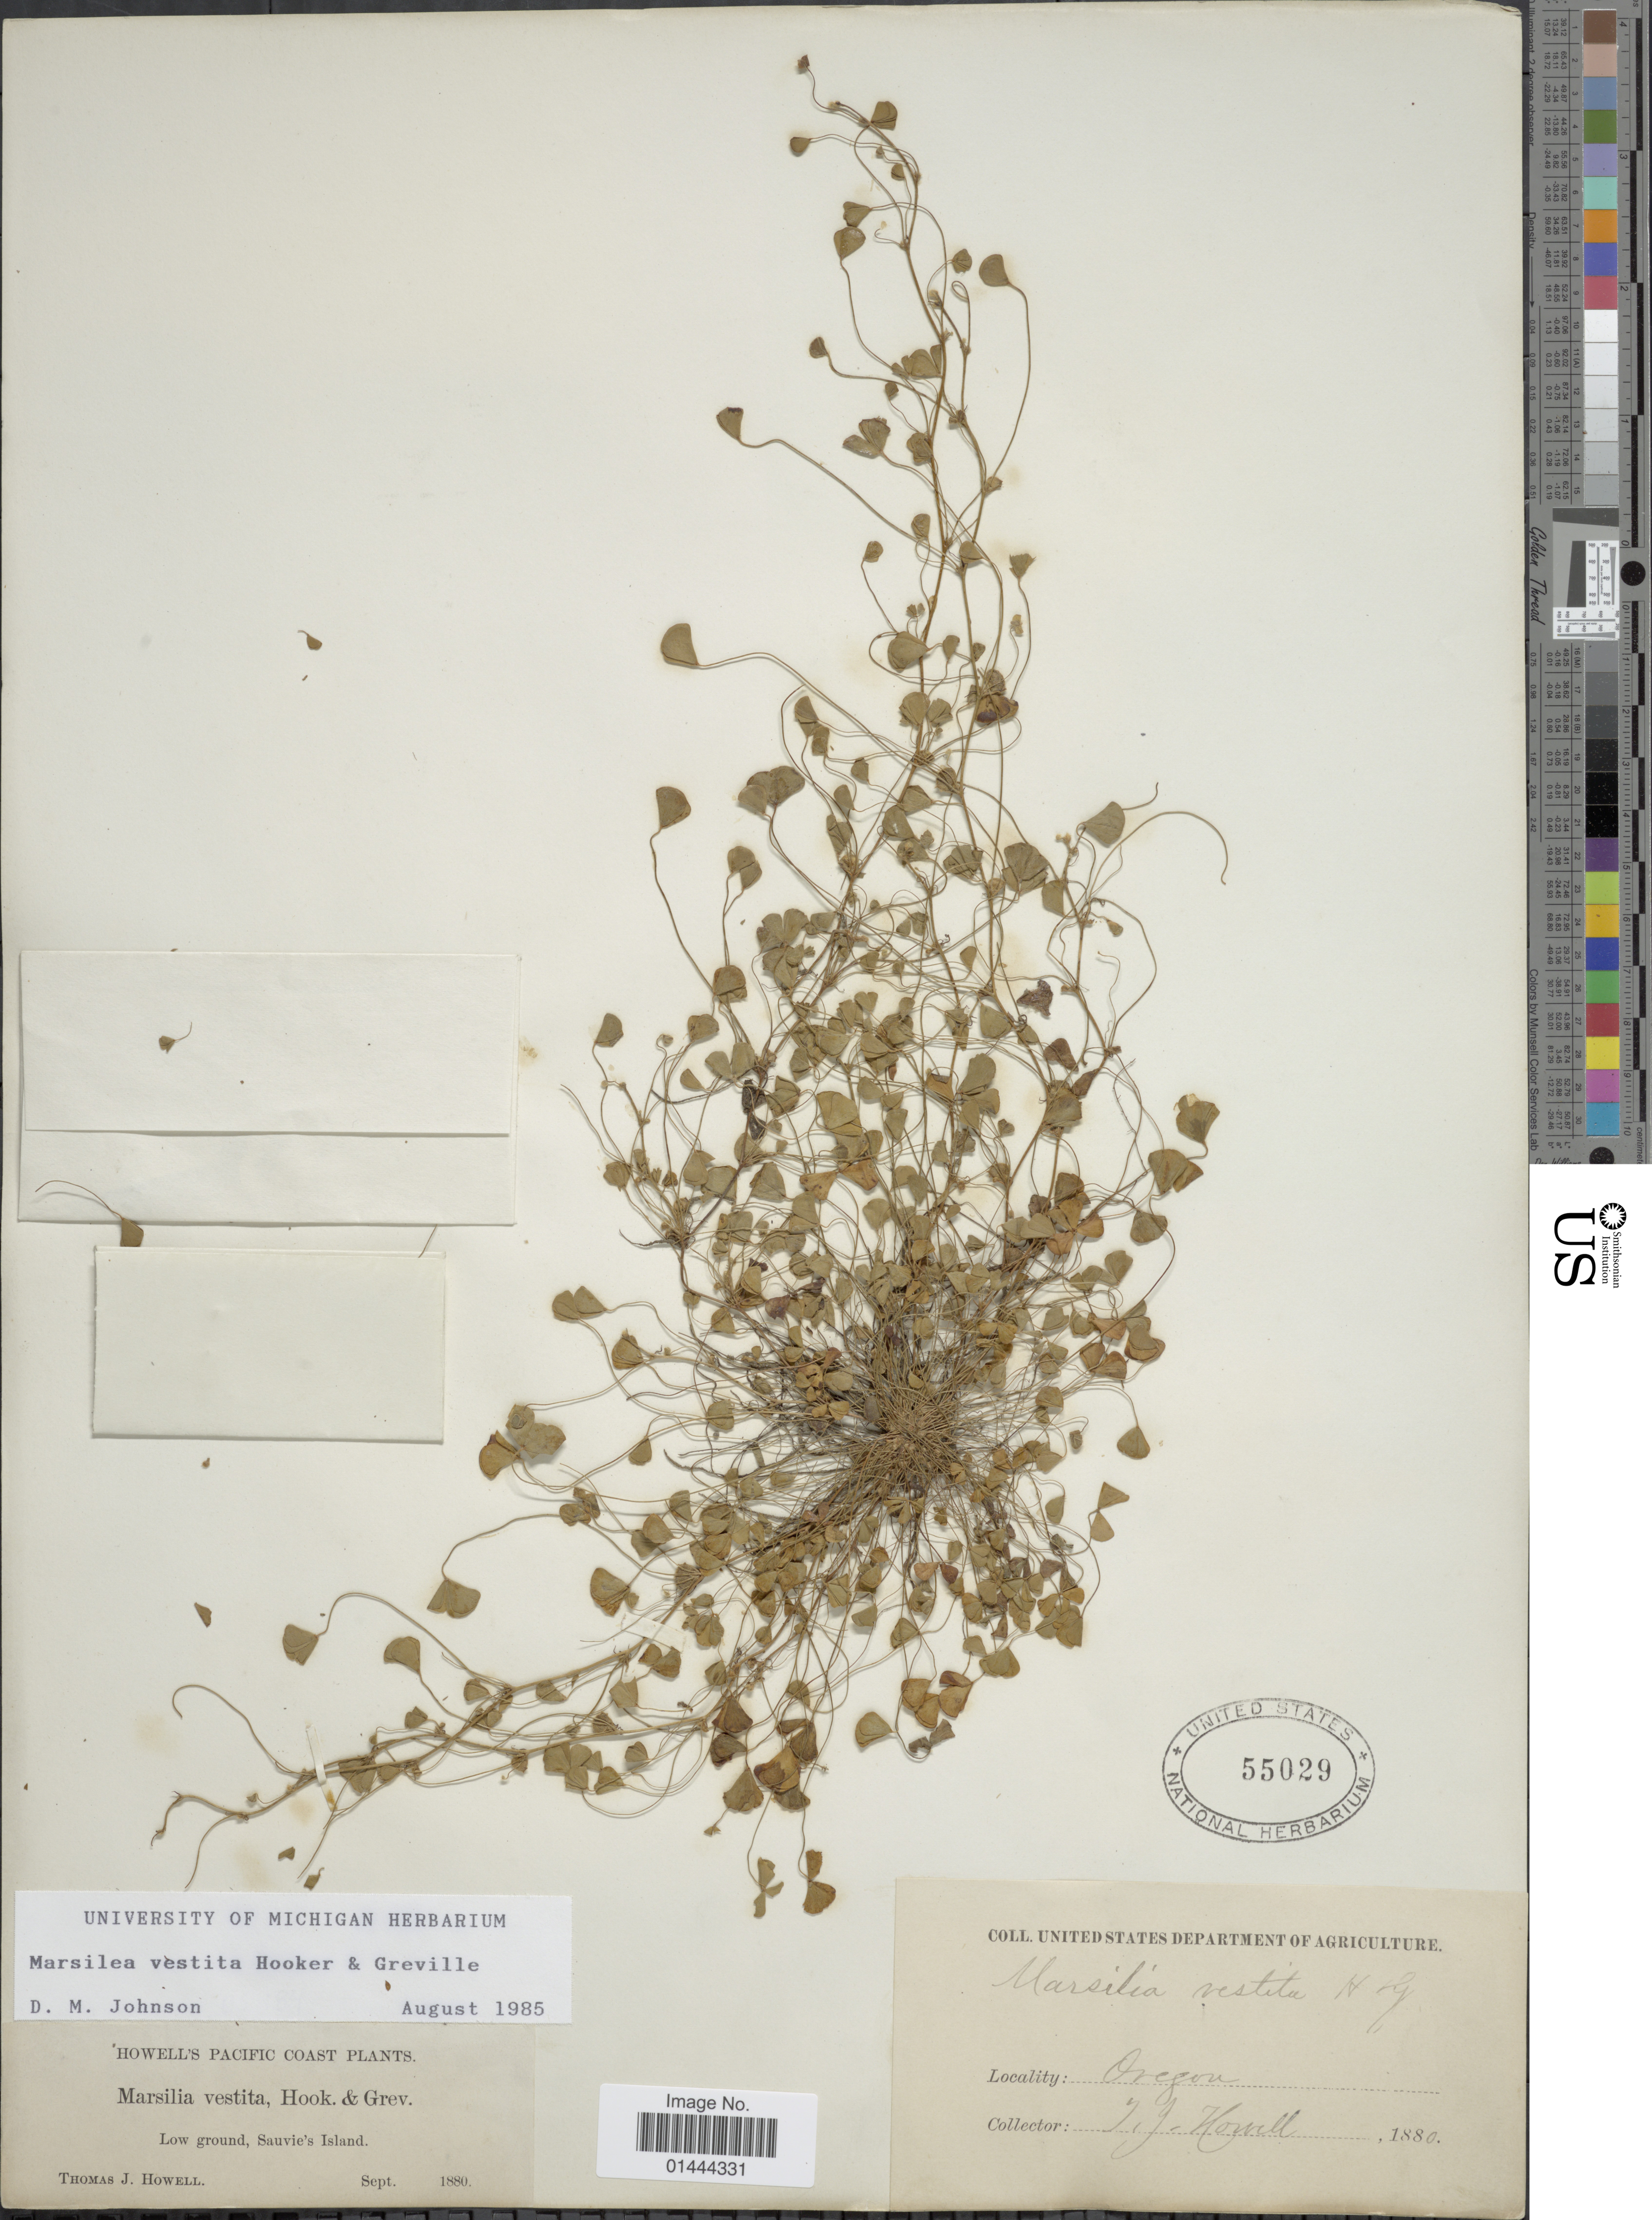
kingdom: Plantae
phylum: Tracheophyta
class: Polypodiopsida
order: Salviniales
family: Marsileaceae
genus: Marsilea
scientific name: Marsilea vestita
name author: Hook. & Grev.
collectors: T. J. Howell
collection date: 1880-09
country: United States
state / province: Oregon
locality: Pacific Coast, low ground, Sauvie's Island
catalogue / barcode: US 55029